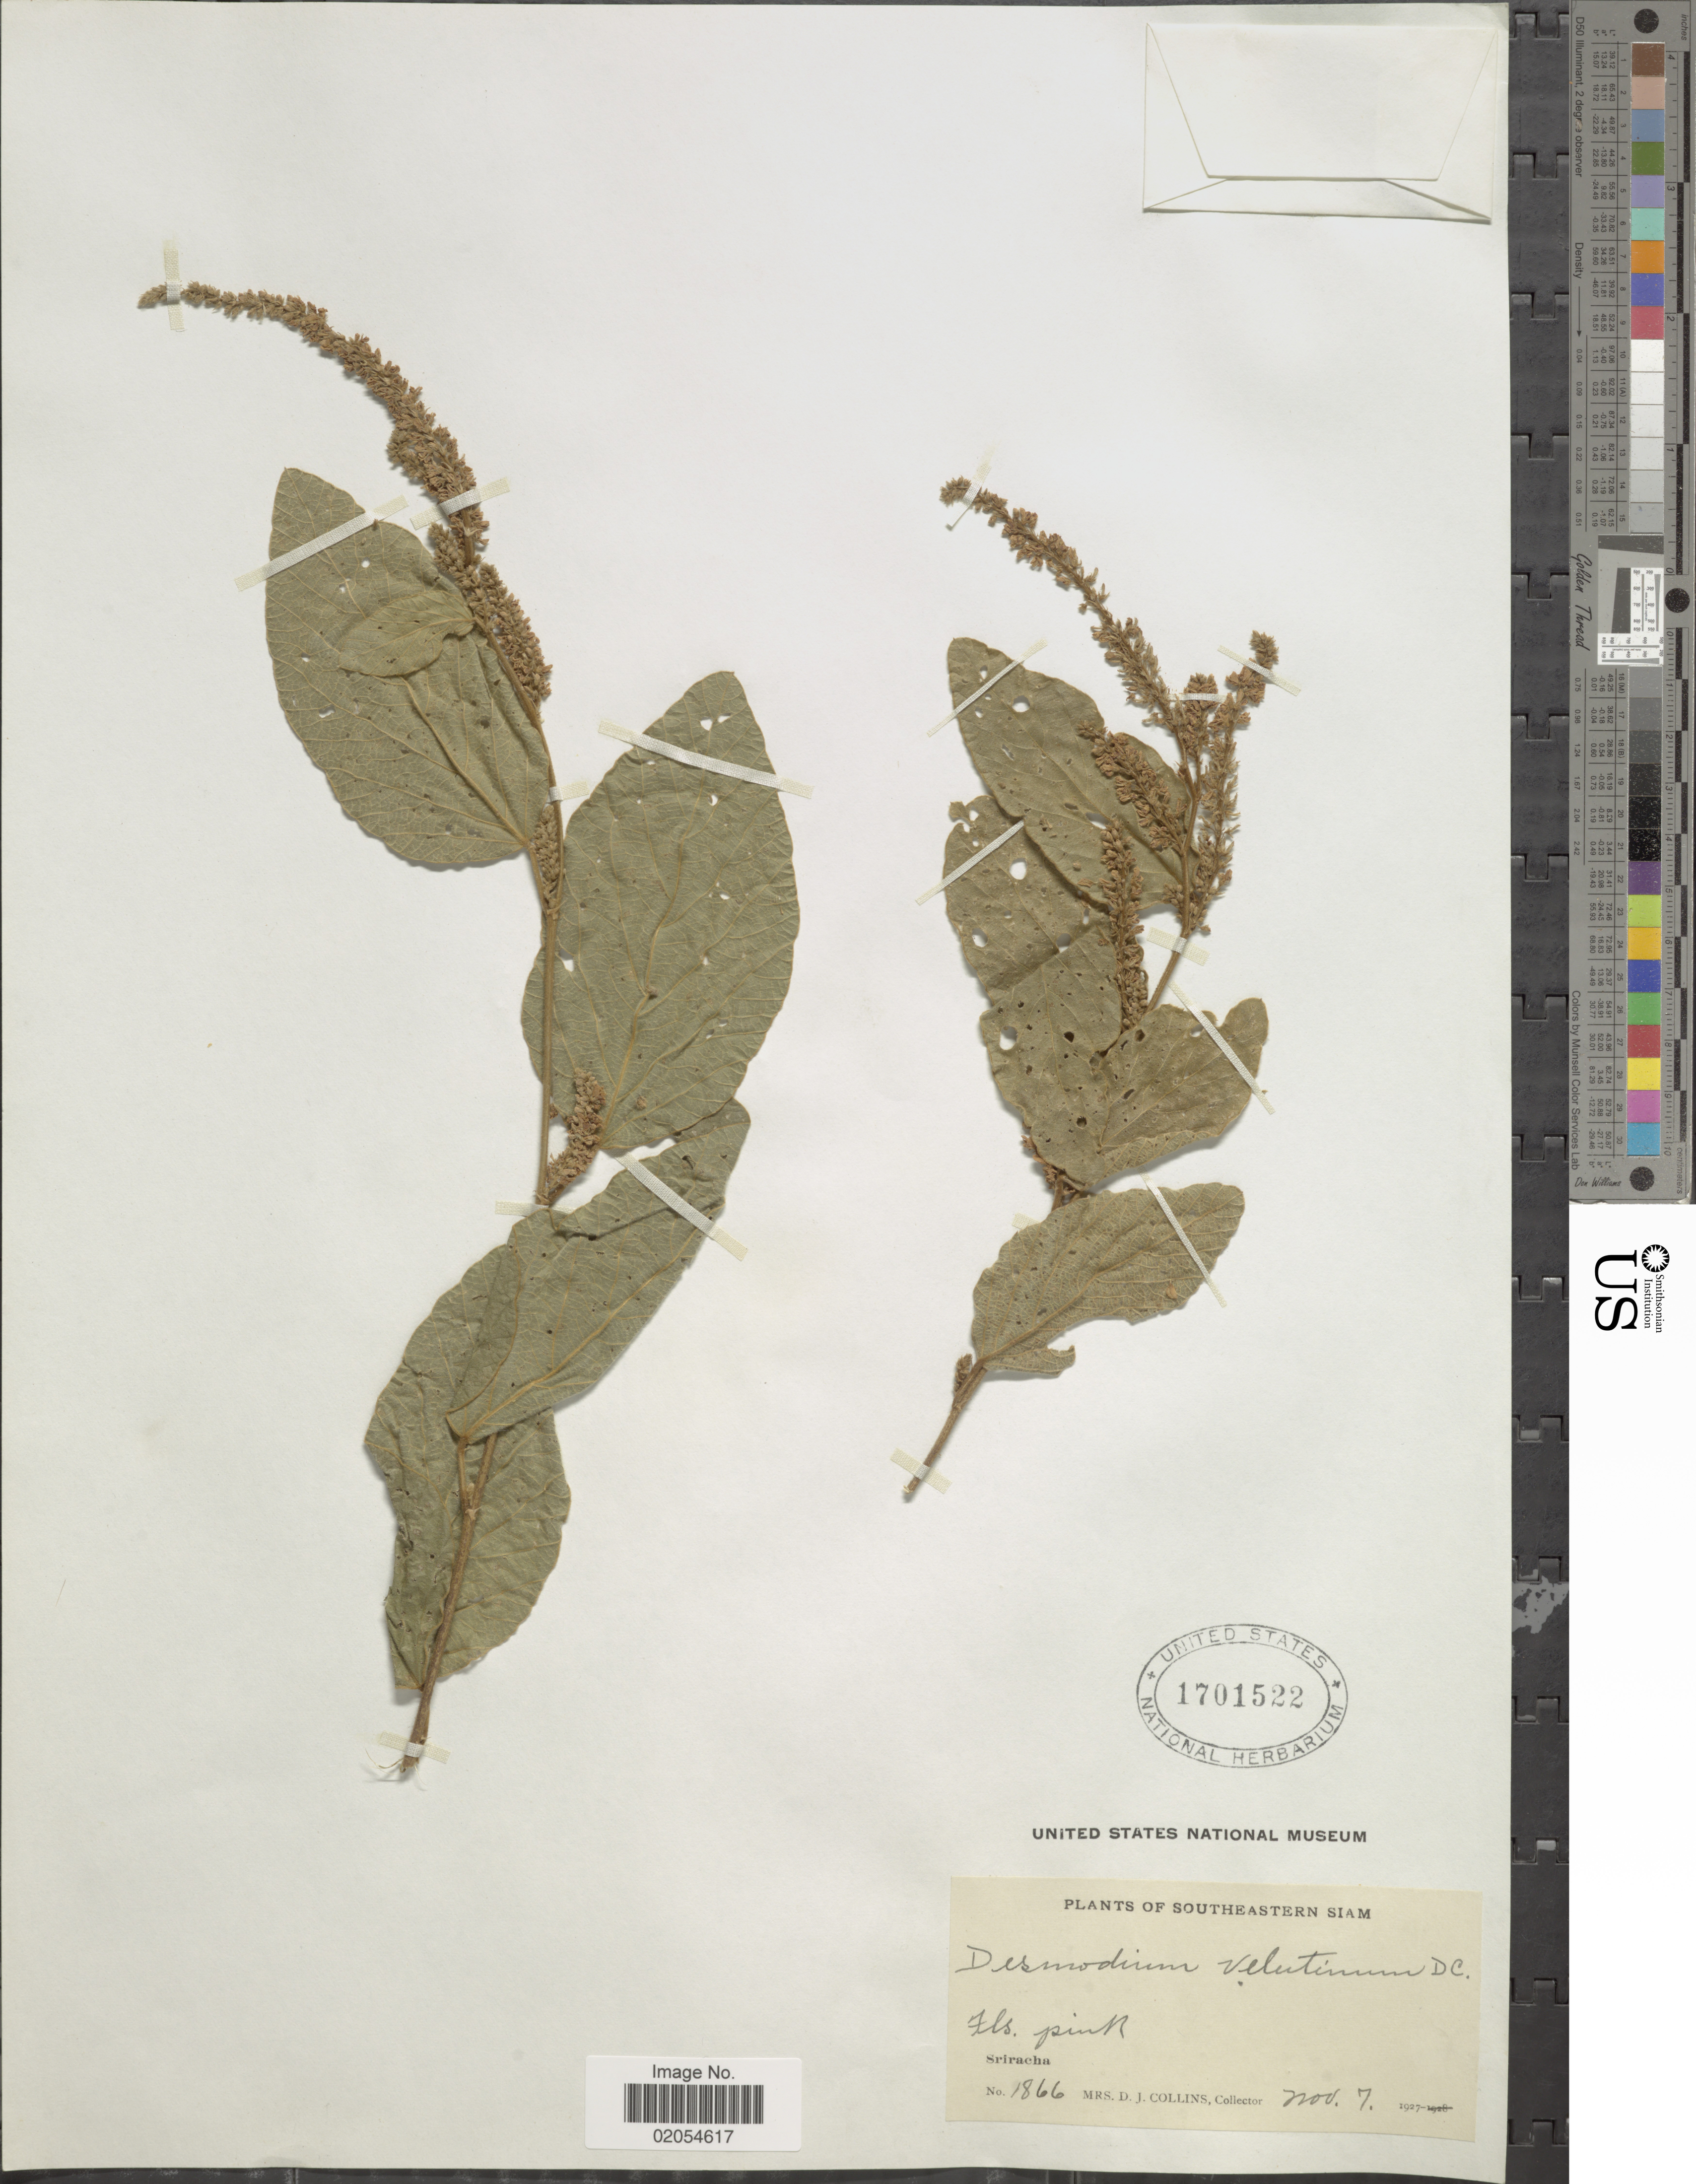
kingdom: Plantae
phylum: Tracheophyta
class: Magnoliopsida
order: Fabales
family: Fabaceae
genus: Polhillides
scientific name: Polhillides velutina subsp. velutina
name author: (Willd.) H. Ohashi & K. Ohashi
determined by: Strong, Mark T., (BOT), Smithsonian Institution - National Museum of Natural History (UNITED STATES)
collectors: Mrs. D. J. Collins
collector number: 1866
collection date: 1927-11-07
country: Thailand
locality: Southeastern Siam. Sriracha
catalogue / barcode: US 1701522